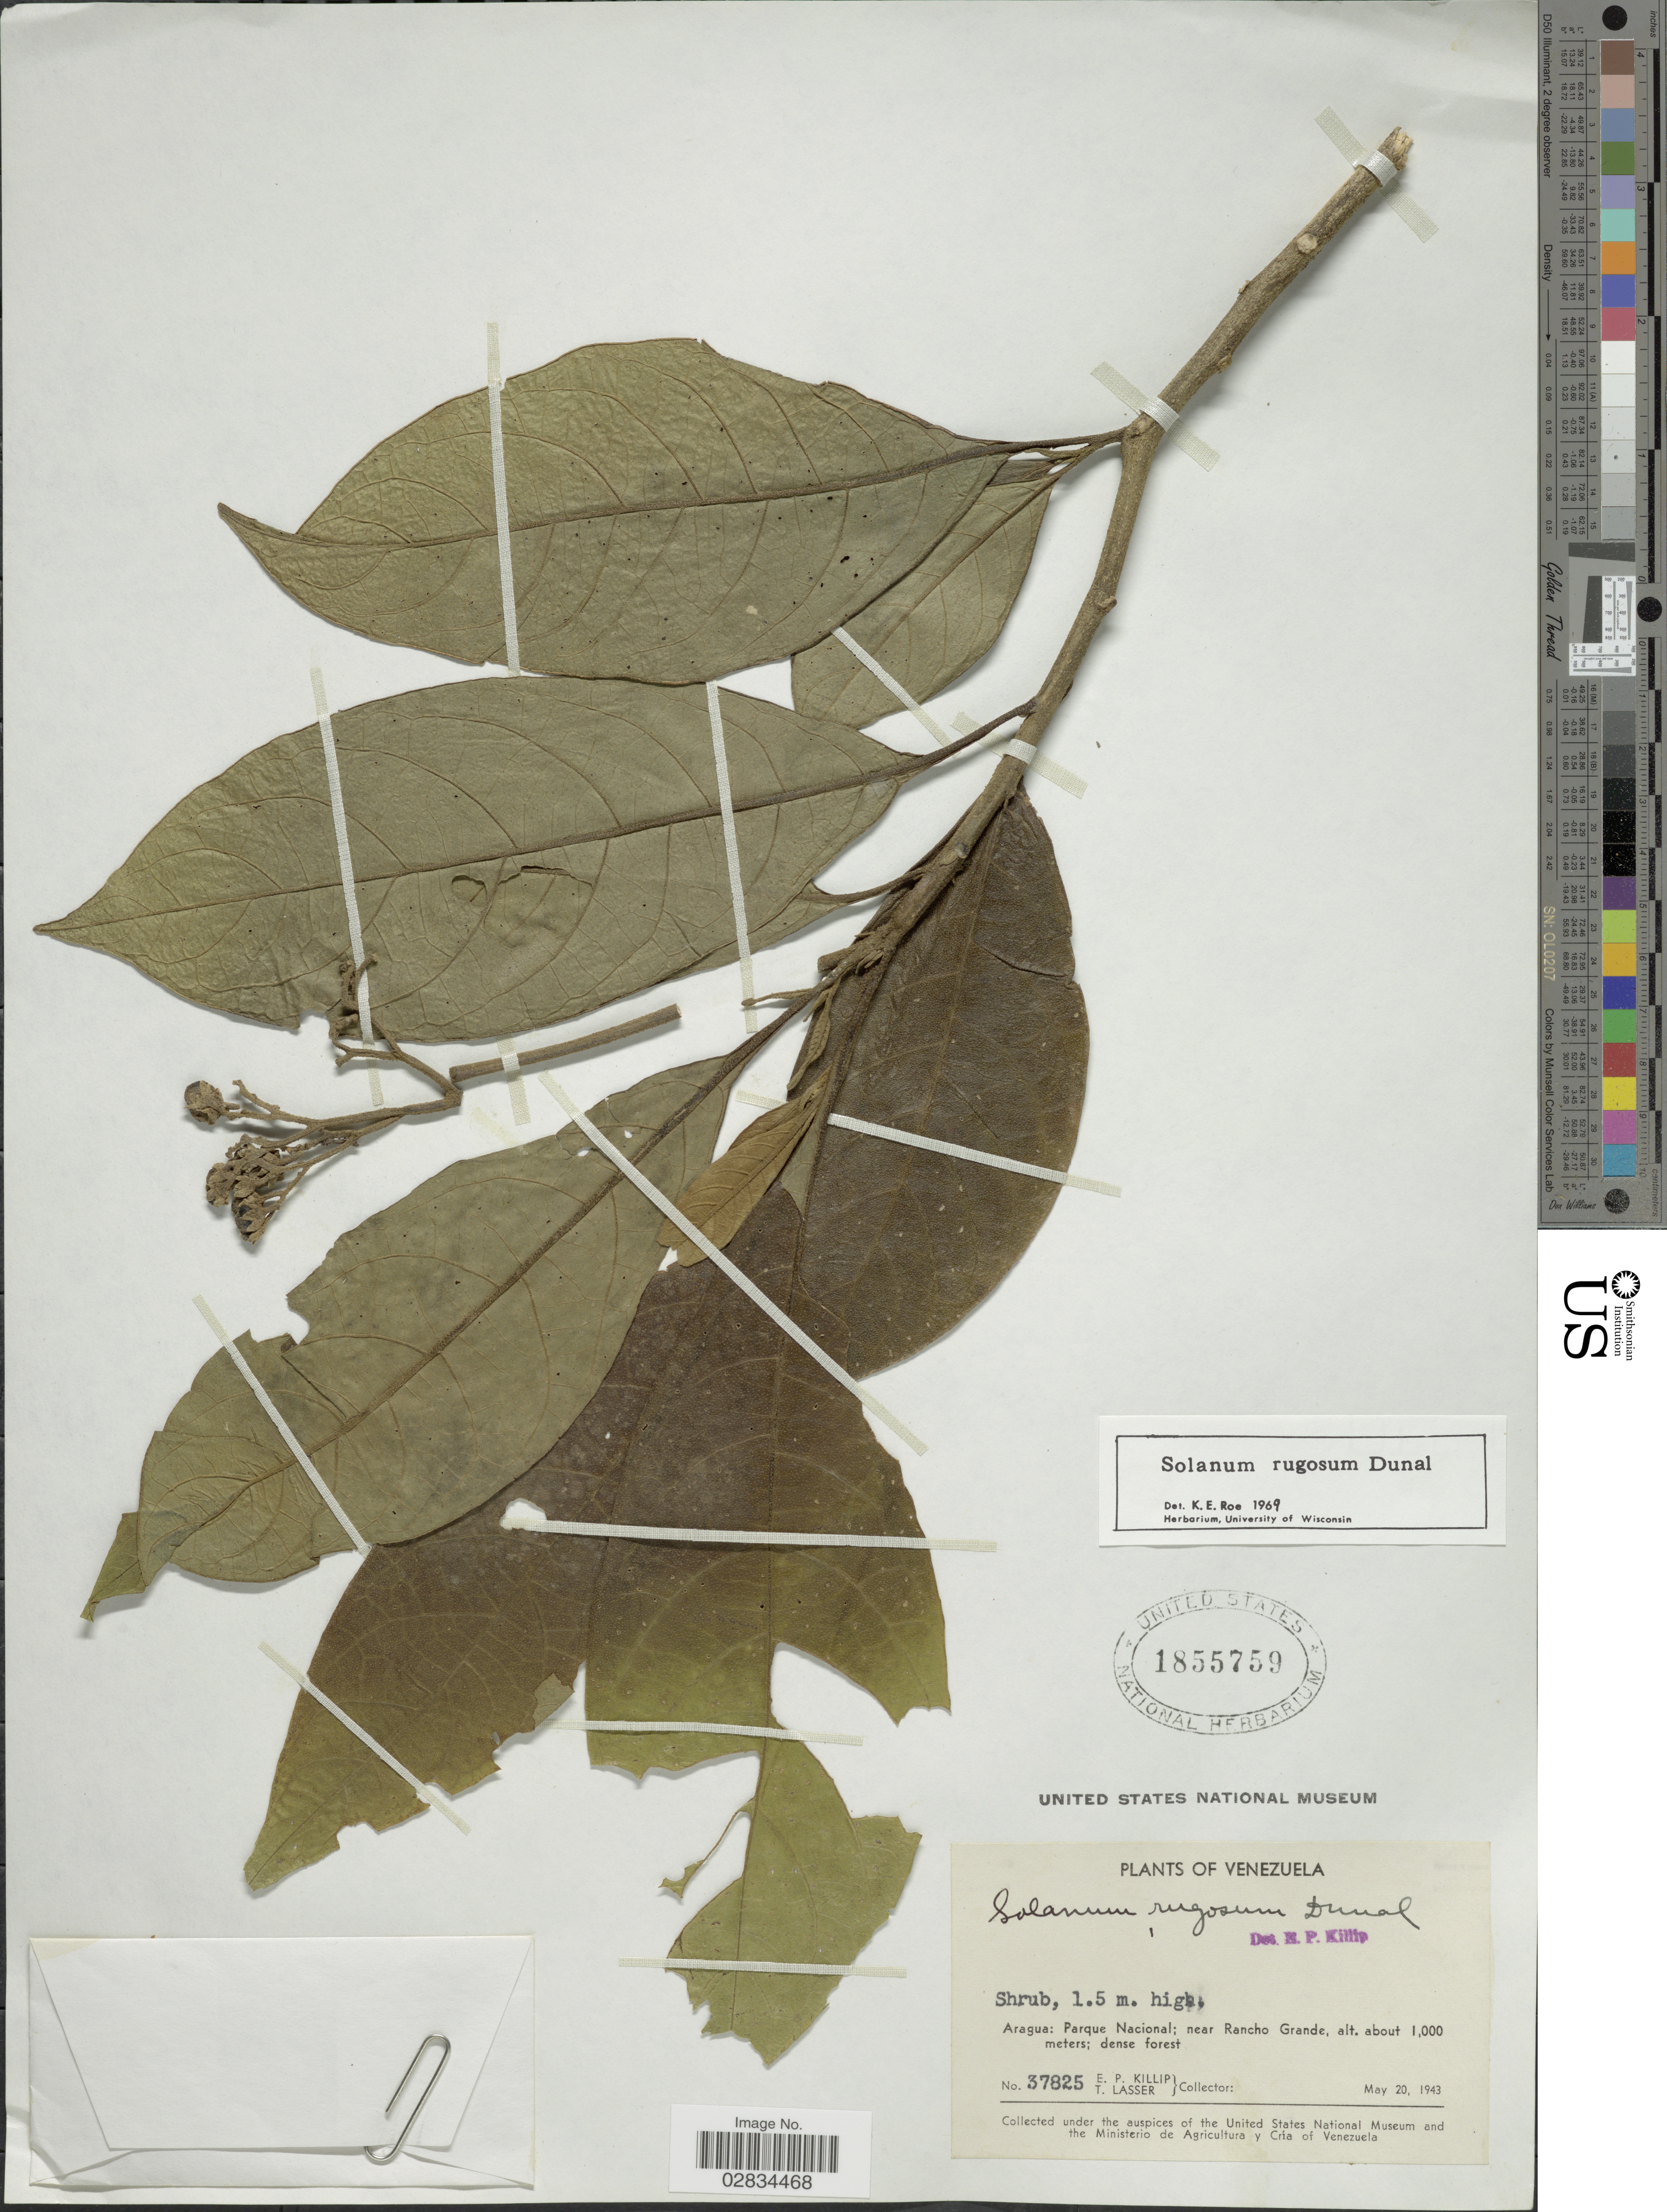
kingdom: Plantae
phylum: Tracheophyta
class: Magnoliopsida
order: Solanales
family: Solanaceae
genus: Solanum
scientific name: Solanum rugosum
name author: Dunal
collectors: E. P. Killip & T. Lasser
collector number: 37825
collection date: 1943-05-20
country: Venezuela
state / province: Aragua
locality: Aragua: Parque Nacional; near Rancho Grande.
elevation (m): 1000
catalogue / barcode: US 1855759